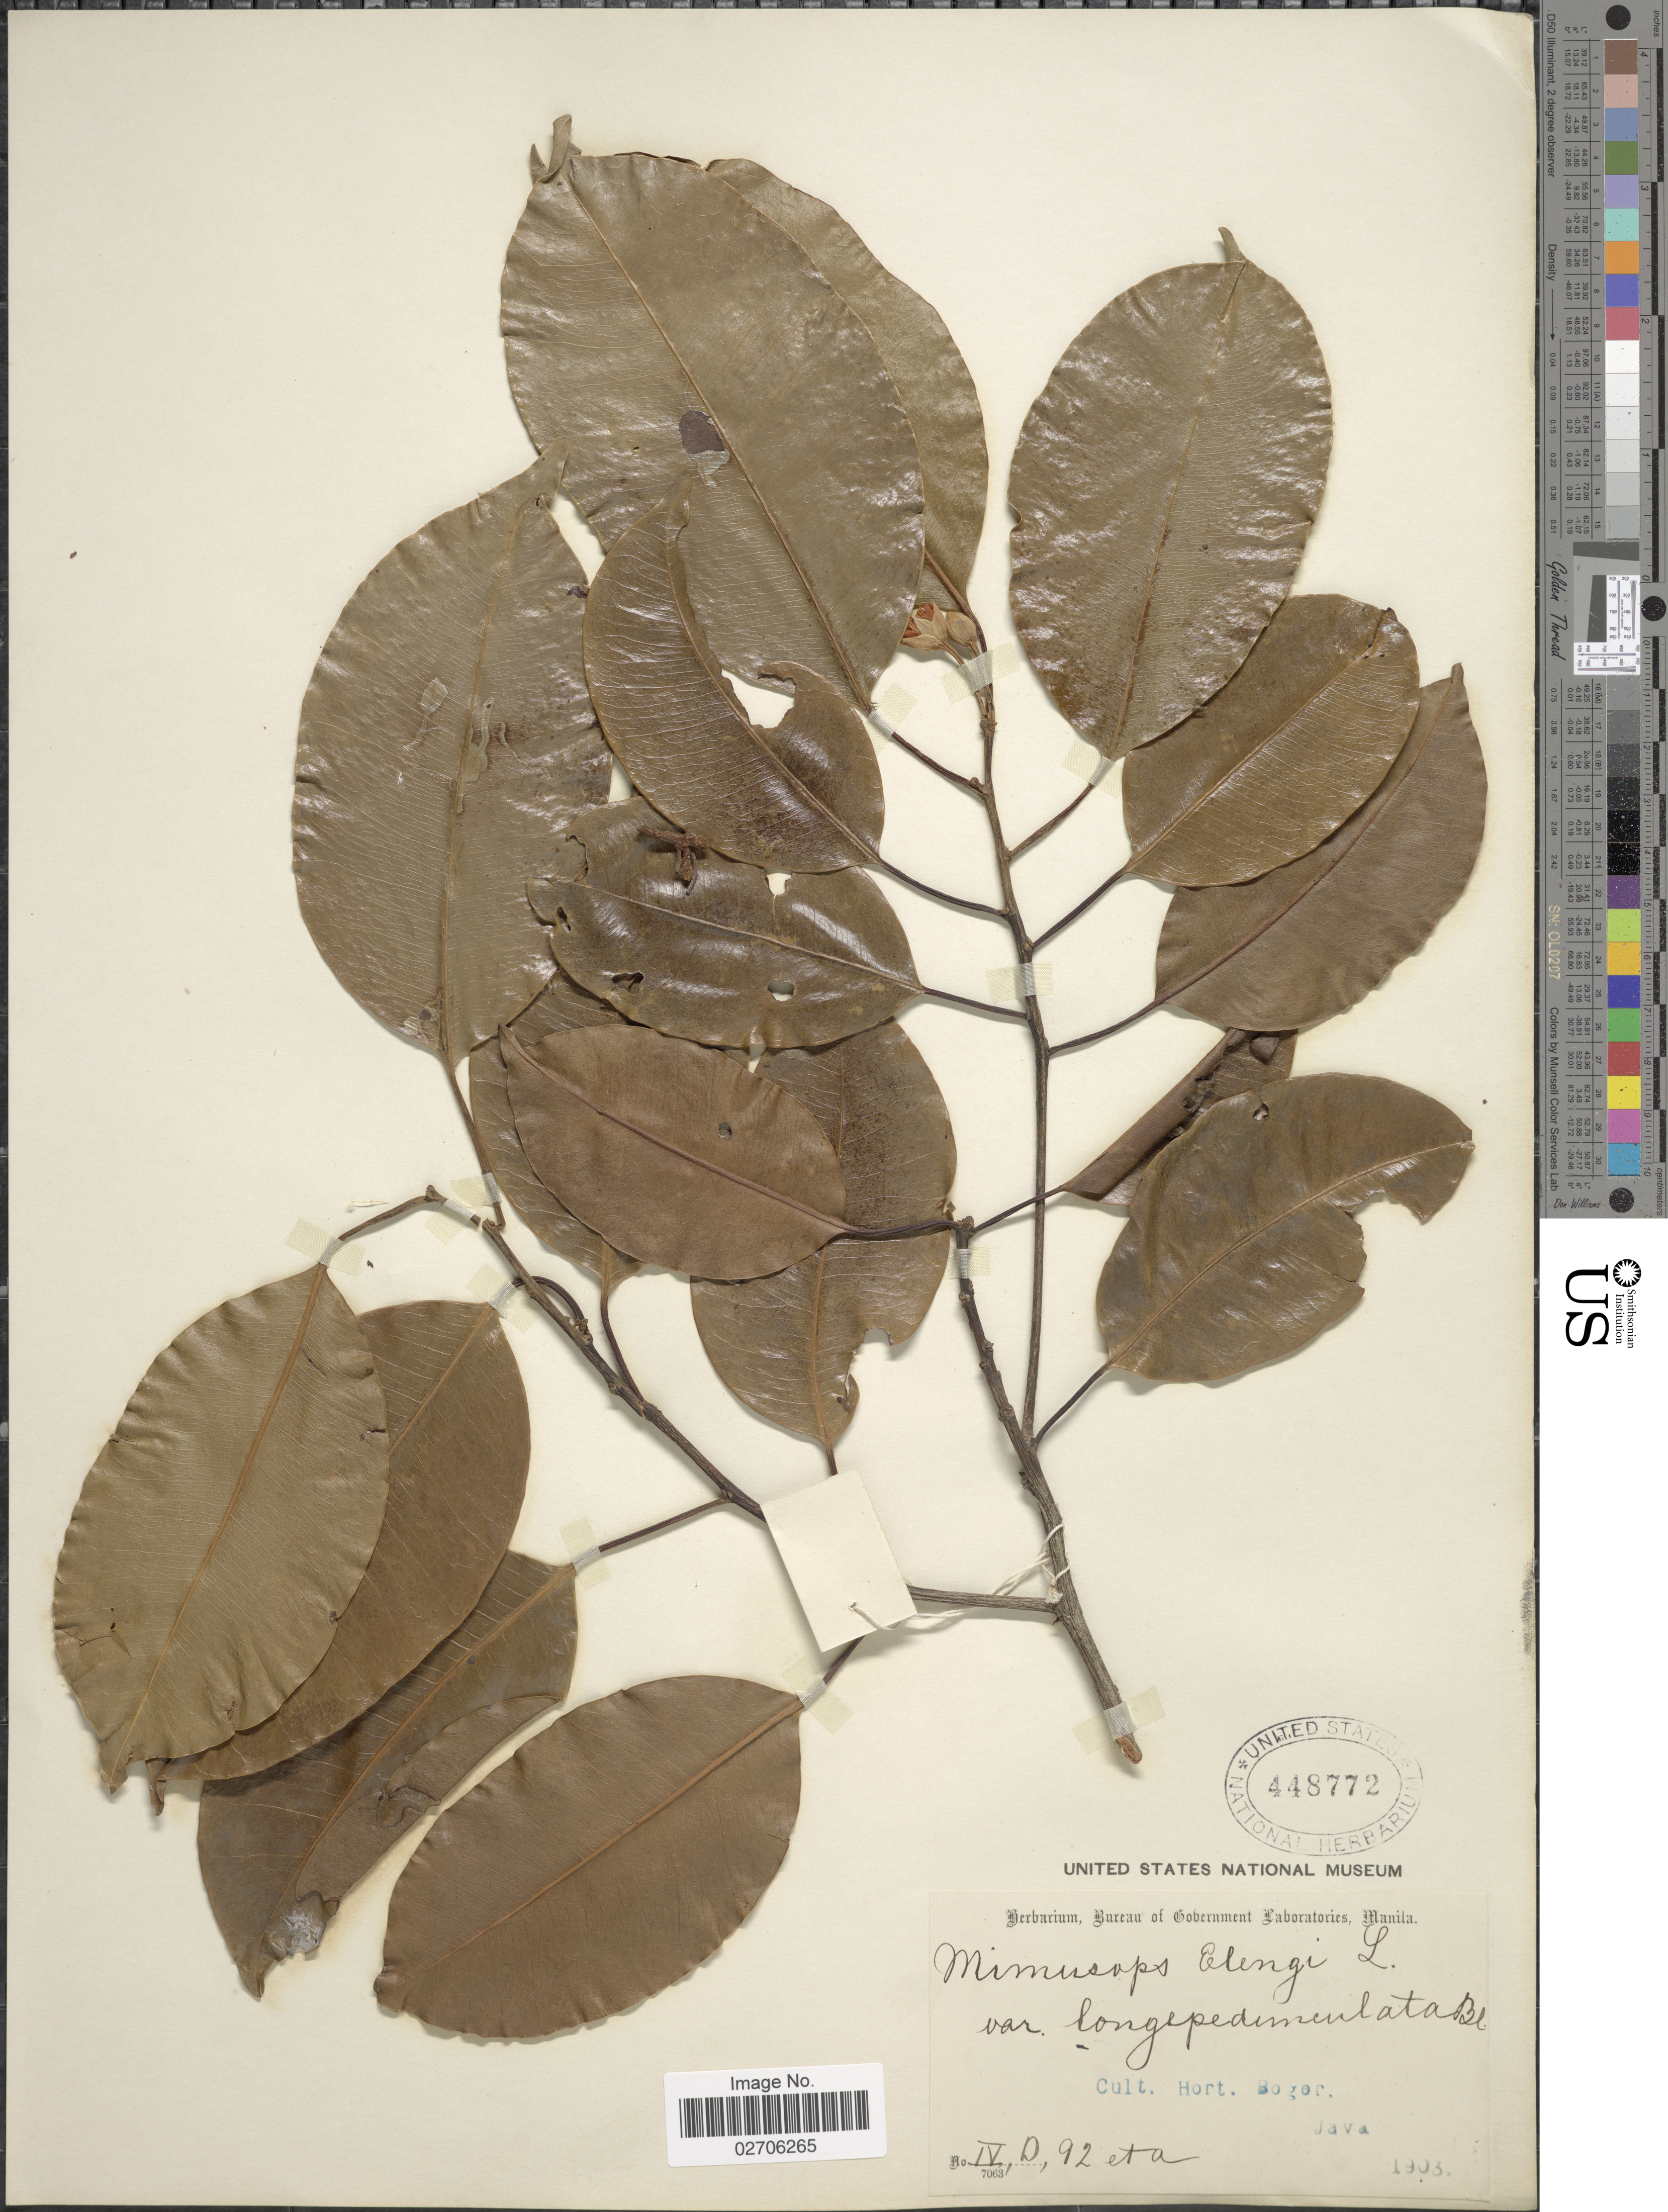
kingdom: Plantae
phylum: Tracheophyta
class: Magnoliopsida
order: Ericales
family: Sapotaceae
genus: Mimusops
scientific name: Mimusops djave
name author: Engl.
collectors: Ex herb. Bureau of Government Laboratories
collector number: IVD92eta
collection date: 1903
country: Indonesia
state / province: Java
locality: Cult. Hort. Bogor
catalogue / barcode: US 448772